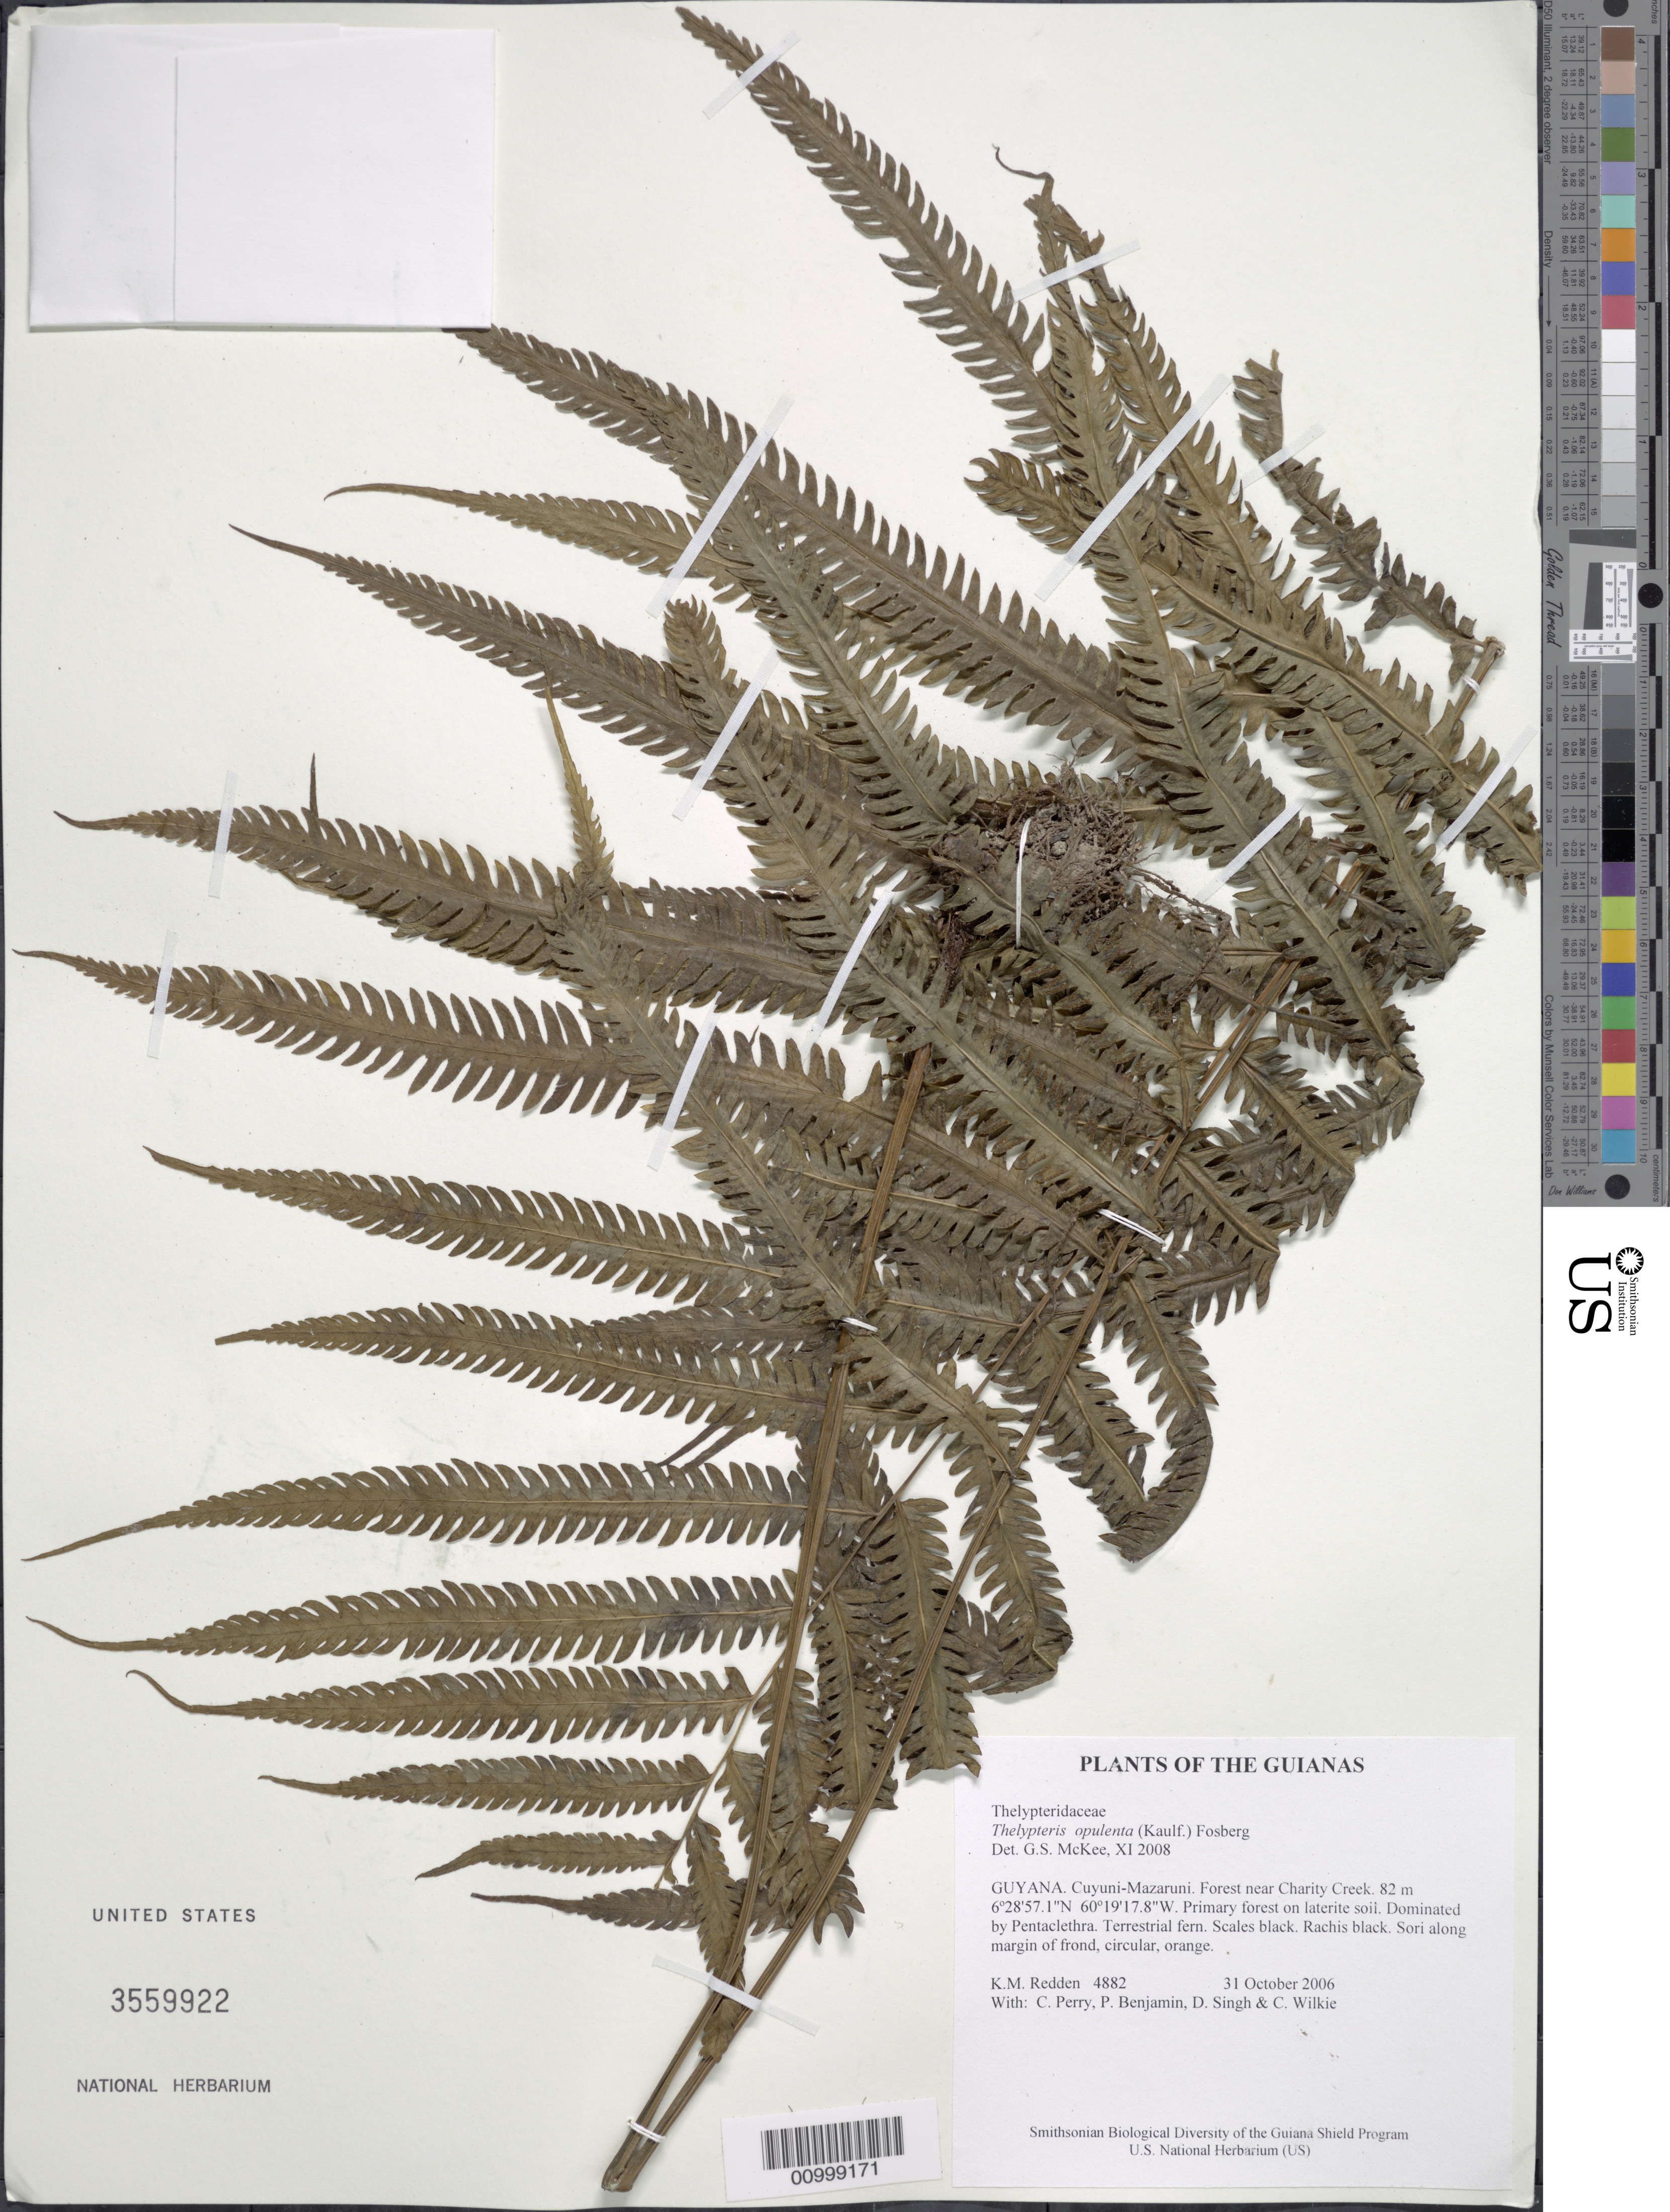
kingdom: Plantae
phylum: Tracheophyta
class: Polypodiopsida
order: Polypodiales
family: Thelypteridaceae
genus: Amphineuron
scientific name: Amphineuron opulentum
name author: (Kaulf.) Holttum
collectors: K. M. Redden, C. Perry, P. Benjamin, D. Singh & C. Wilkie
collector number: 4882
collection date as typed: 31 October 2006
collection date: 2006-10-31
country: Guyana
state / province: Cuyuni-Mazaruni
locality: Forest near Charity Creek.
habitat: Primary forest on laterite soil. Dominated by Pentaclethra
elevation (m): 82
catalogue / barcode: US 3559922